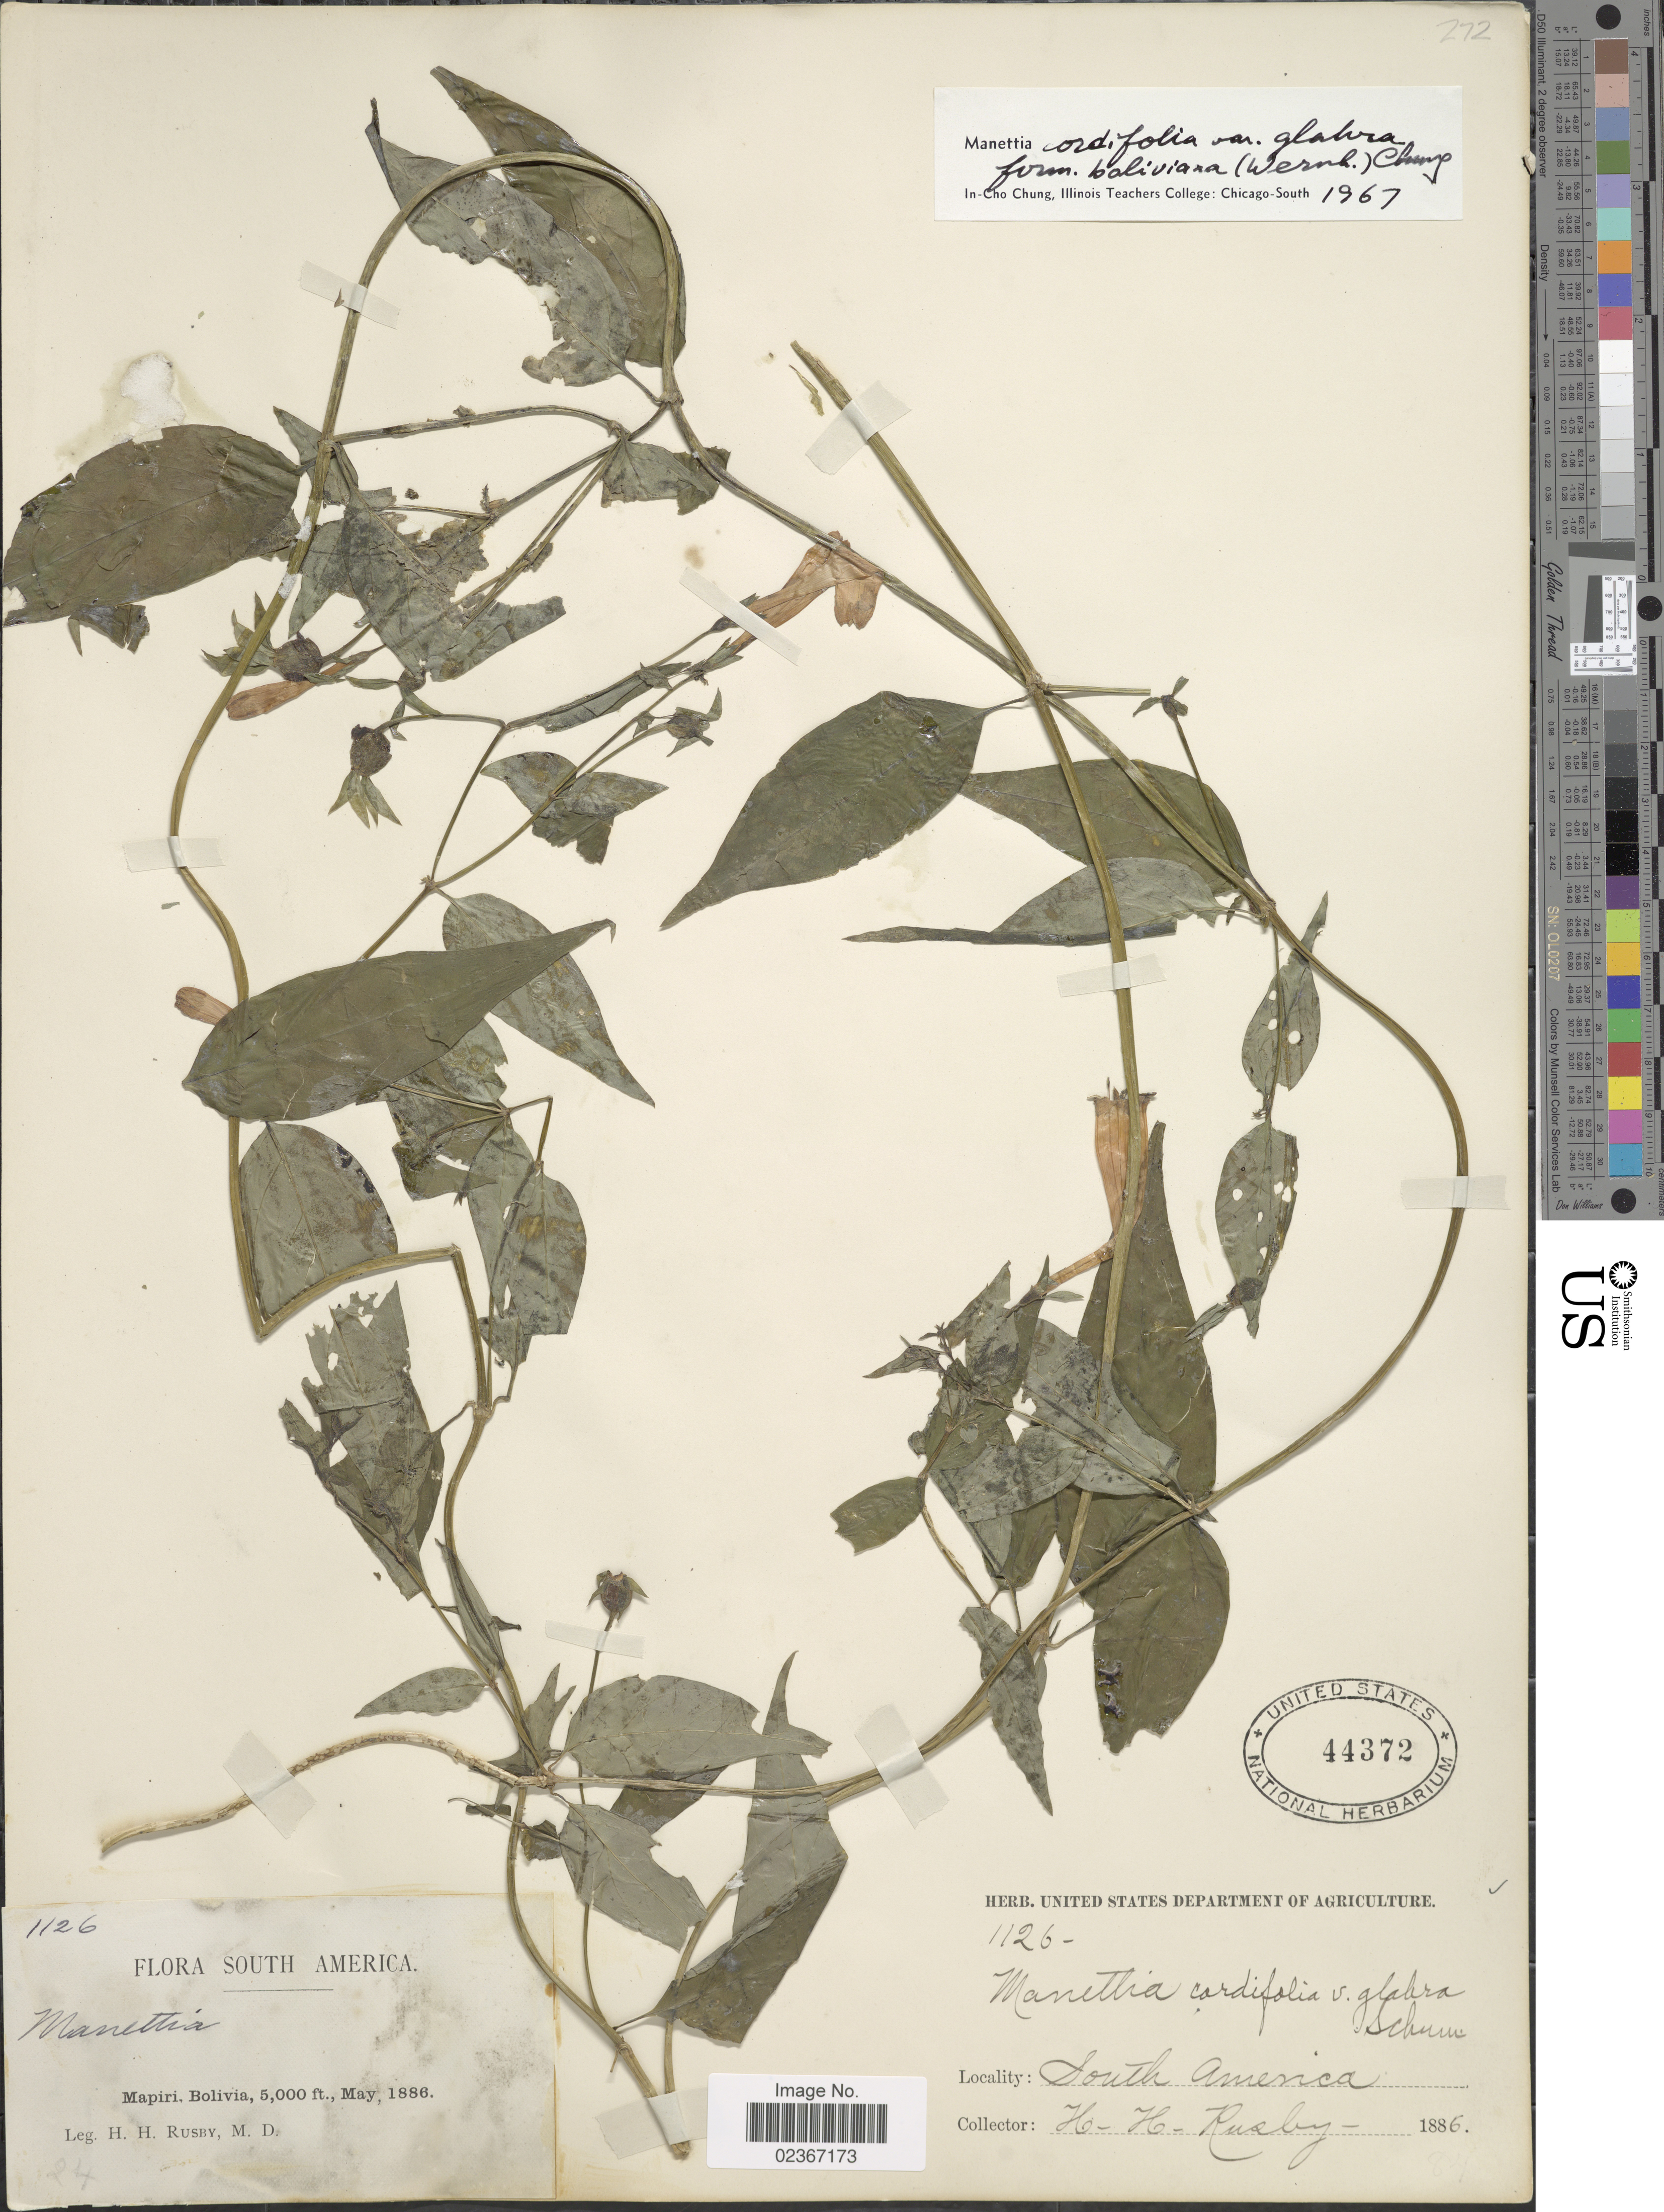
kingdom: Plantae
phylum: Tracheophyta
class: Magnoliopsida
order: Gentianales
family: Rubiaceae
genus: Manettia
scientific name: Manettia cordifolia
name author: Mart.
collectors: H. H. Rusby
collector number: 1126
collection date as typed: May, 1886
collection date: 1886-05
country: Bolivia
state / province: La Páz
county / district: Larecaja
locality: Mapiri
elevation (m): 1524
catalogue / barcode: US 44372